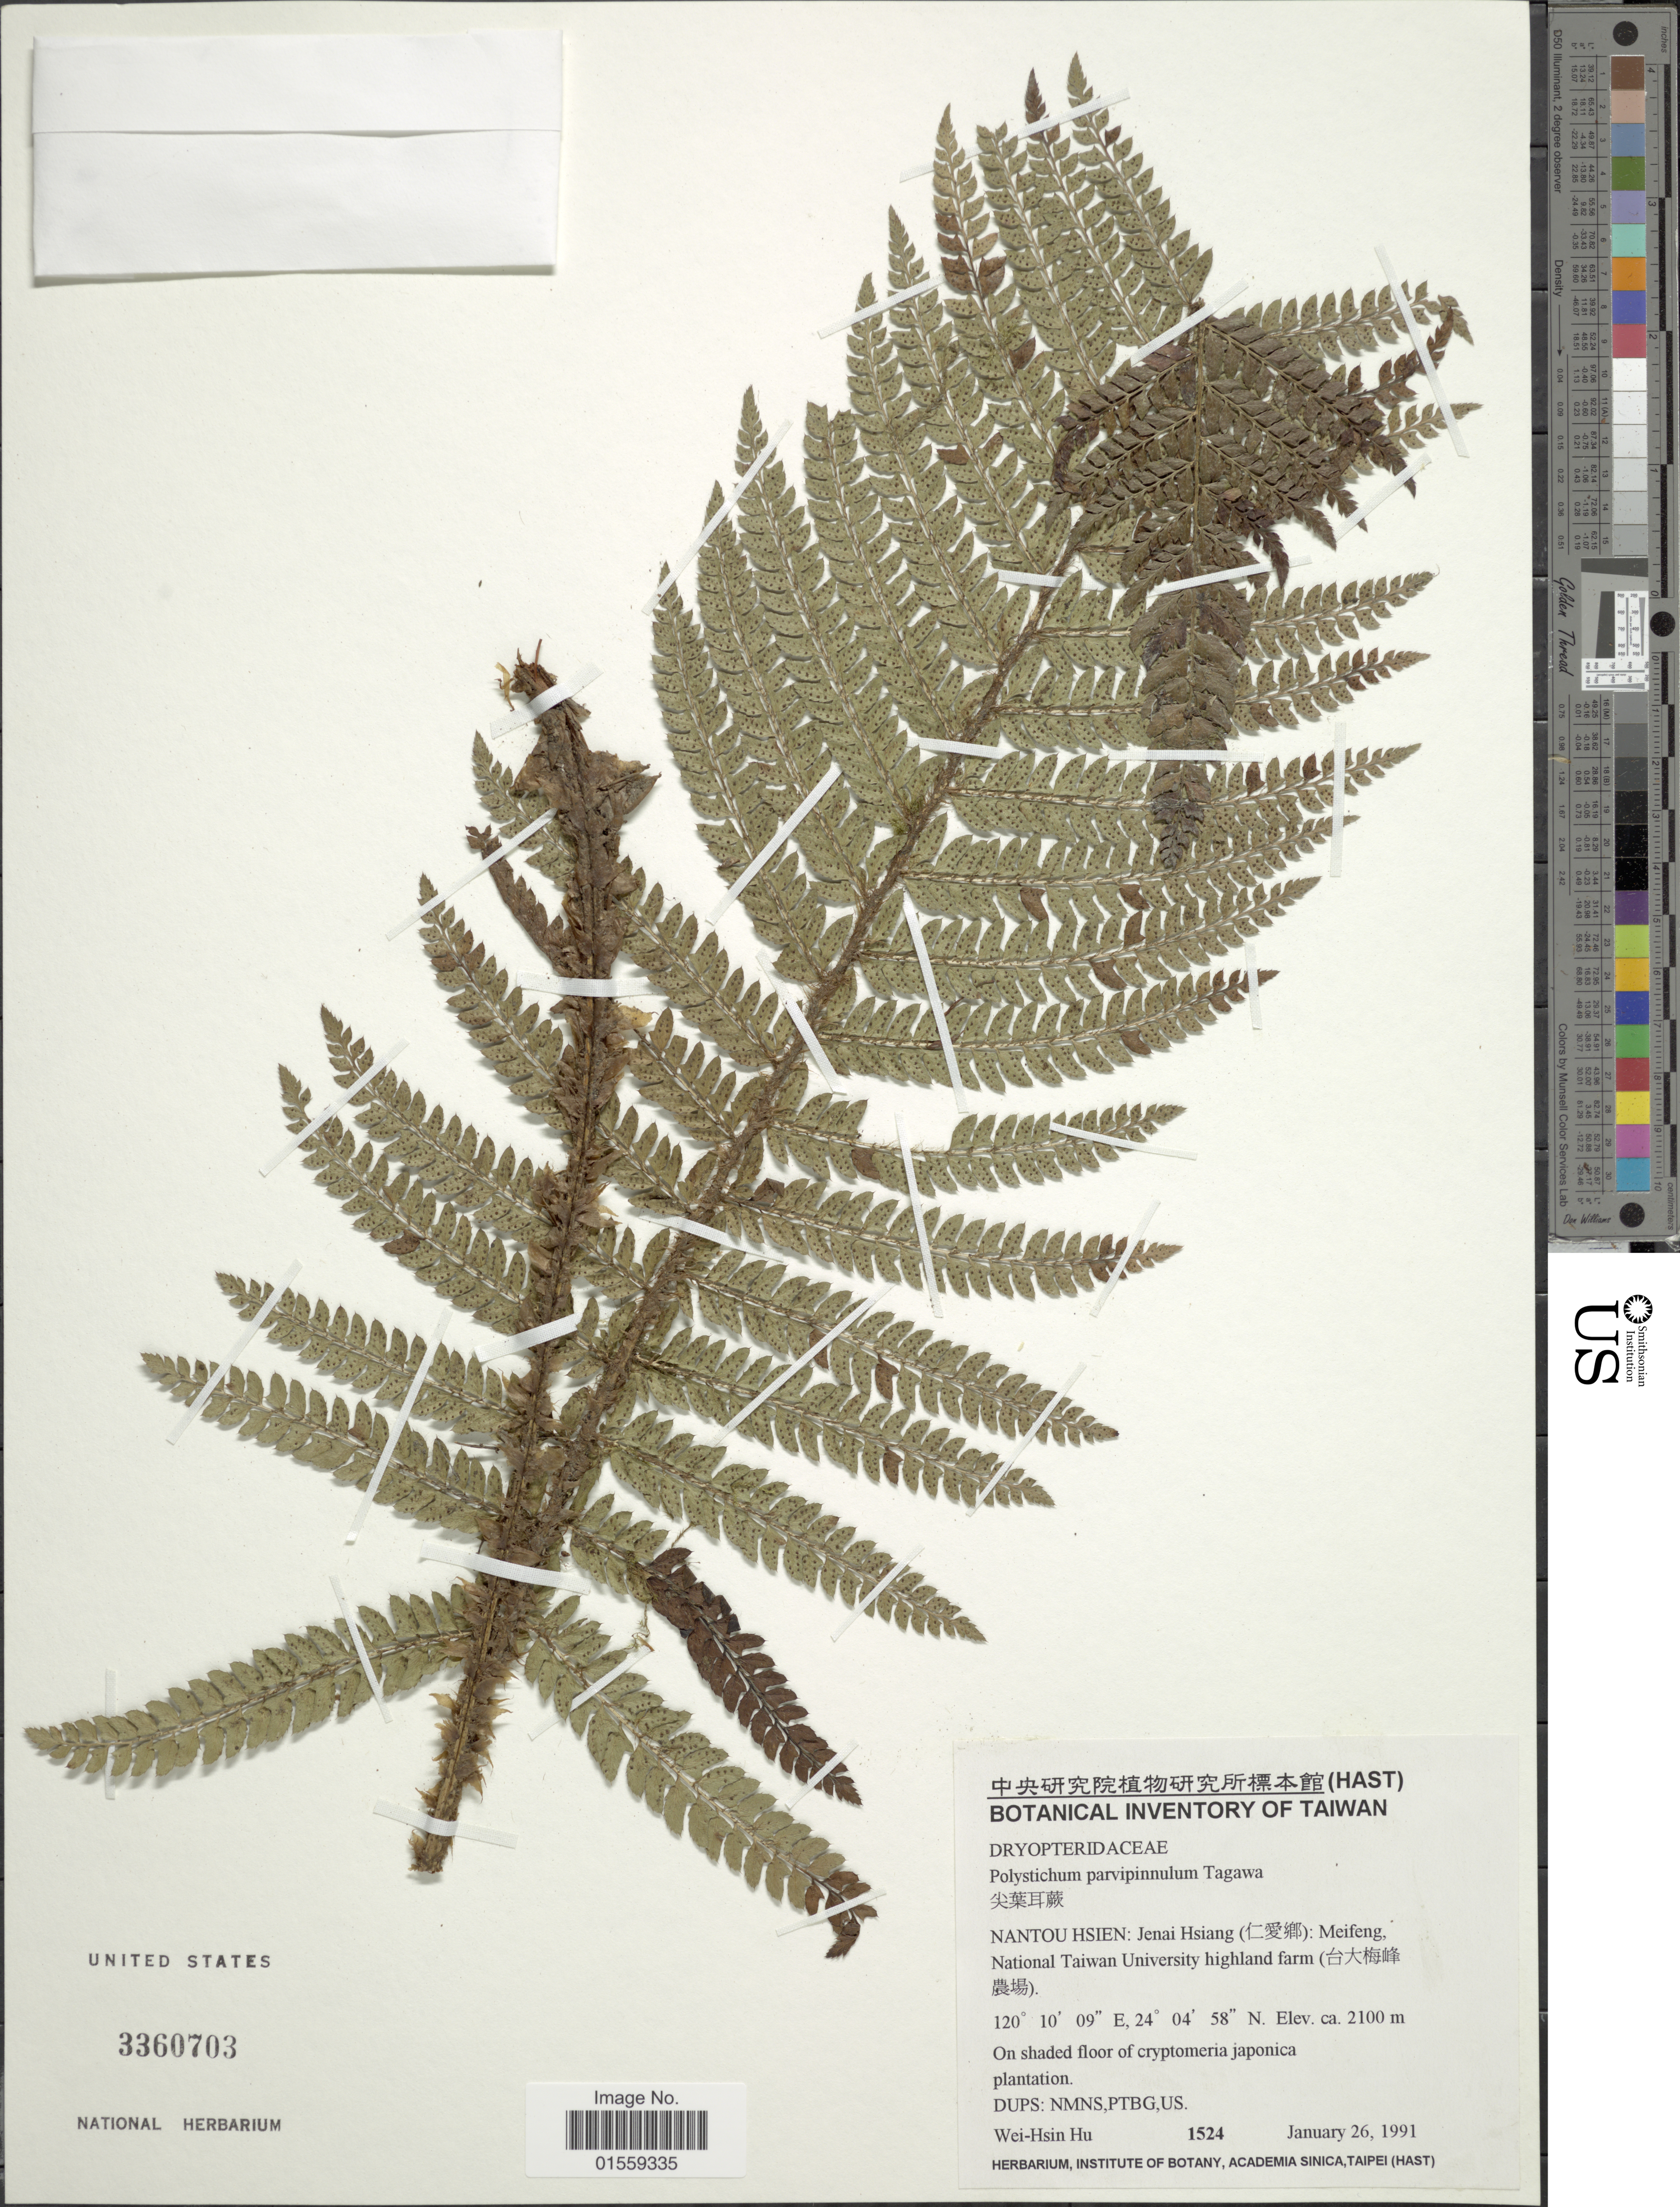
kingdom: Plantae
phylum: Tracheophyta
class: Polypodiopsida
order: Polypodiales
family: Dryopteridaceae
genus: Polystichum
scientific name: Polystichum parvipinnulum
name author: Tagawa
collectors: W. H. Hu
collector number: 1524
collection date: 1991-01-26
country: Taiwan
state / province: Nantou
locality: Nantou Hsien: Jenhai Hsien, National taiwan University highland farm.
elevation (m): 2100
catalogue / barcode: US 3360703